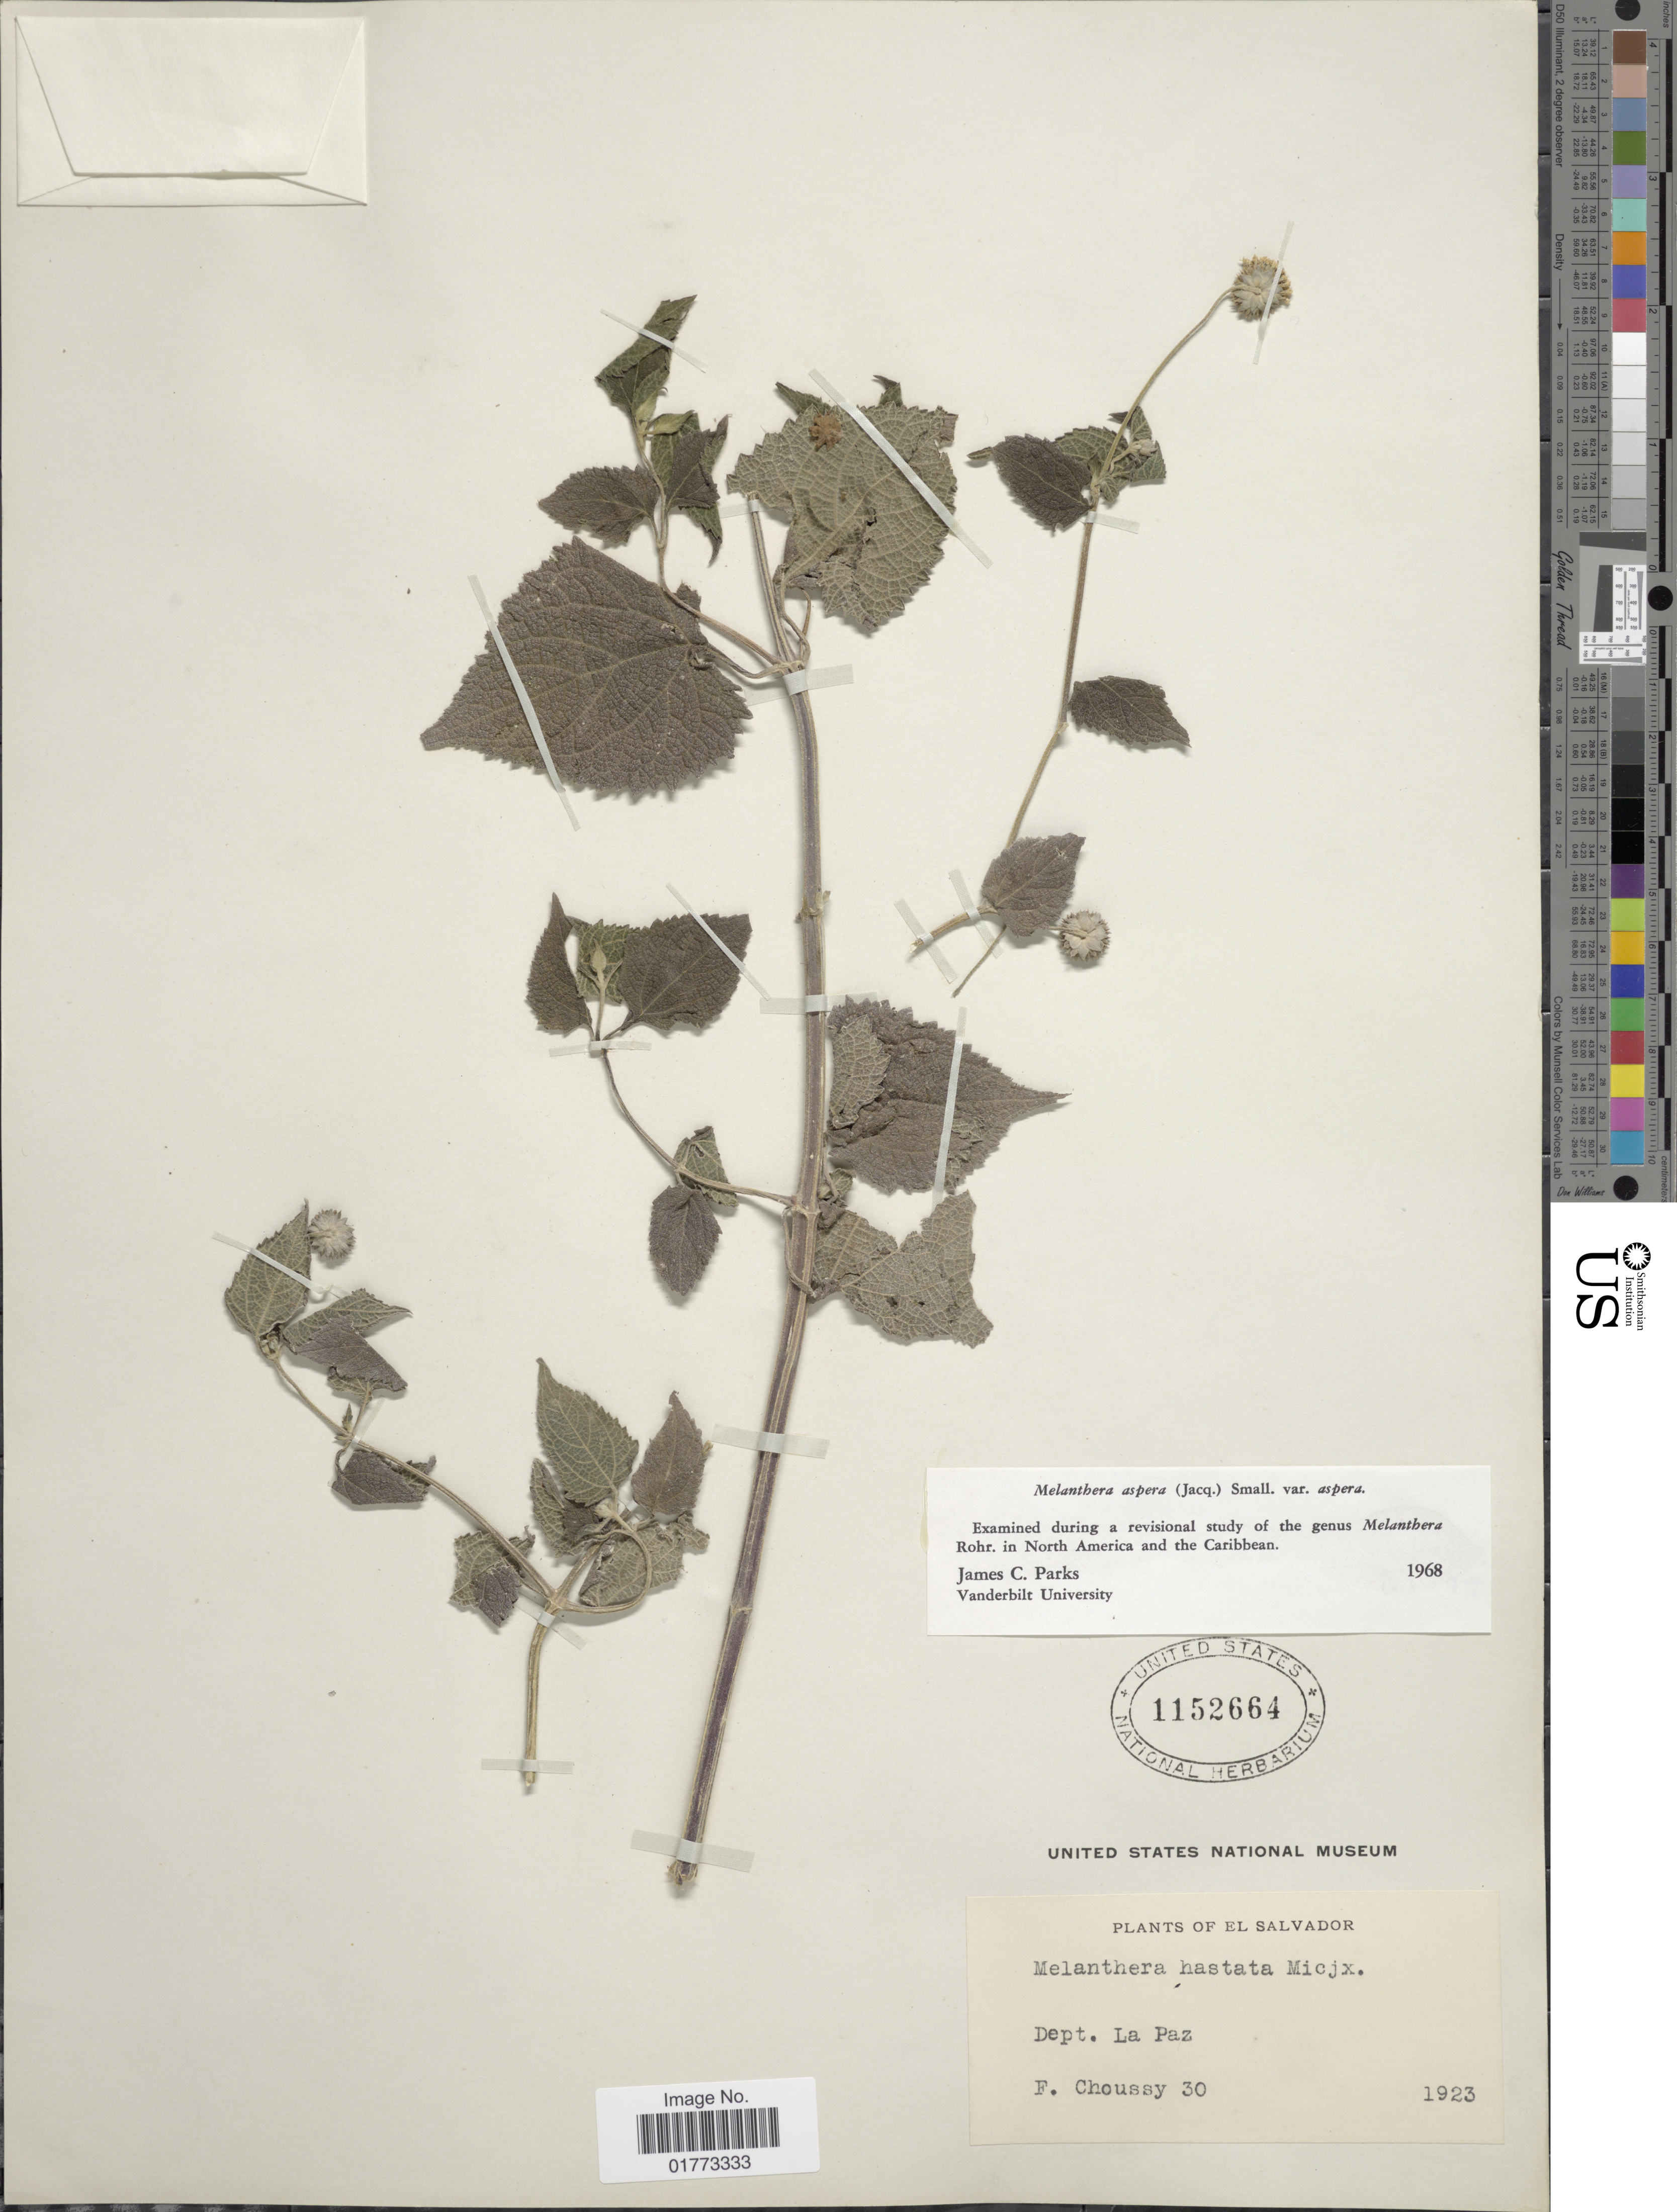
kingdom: Plantae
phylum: Tracheophyta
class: Magnoliopsida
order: Asterales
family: Asteraceae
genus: Melanthera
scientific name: Melanthera nivea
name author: (L.) Small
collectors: F. Choussy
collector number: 30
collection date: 1923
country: El Salvador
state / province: La Paz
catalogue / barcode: US 1152664